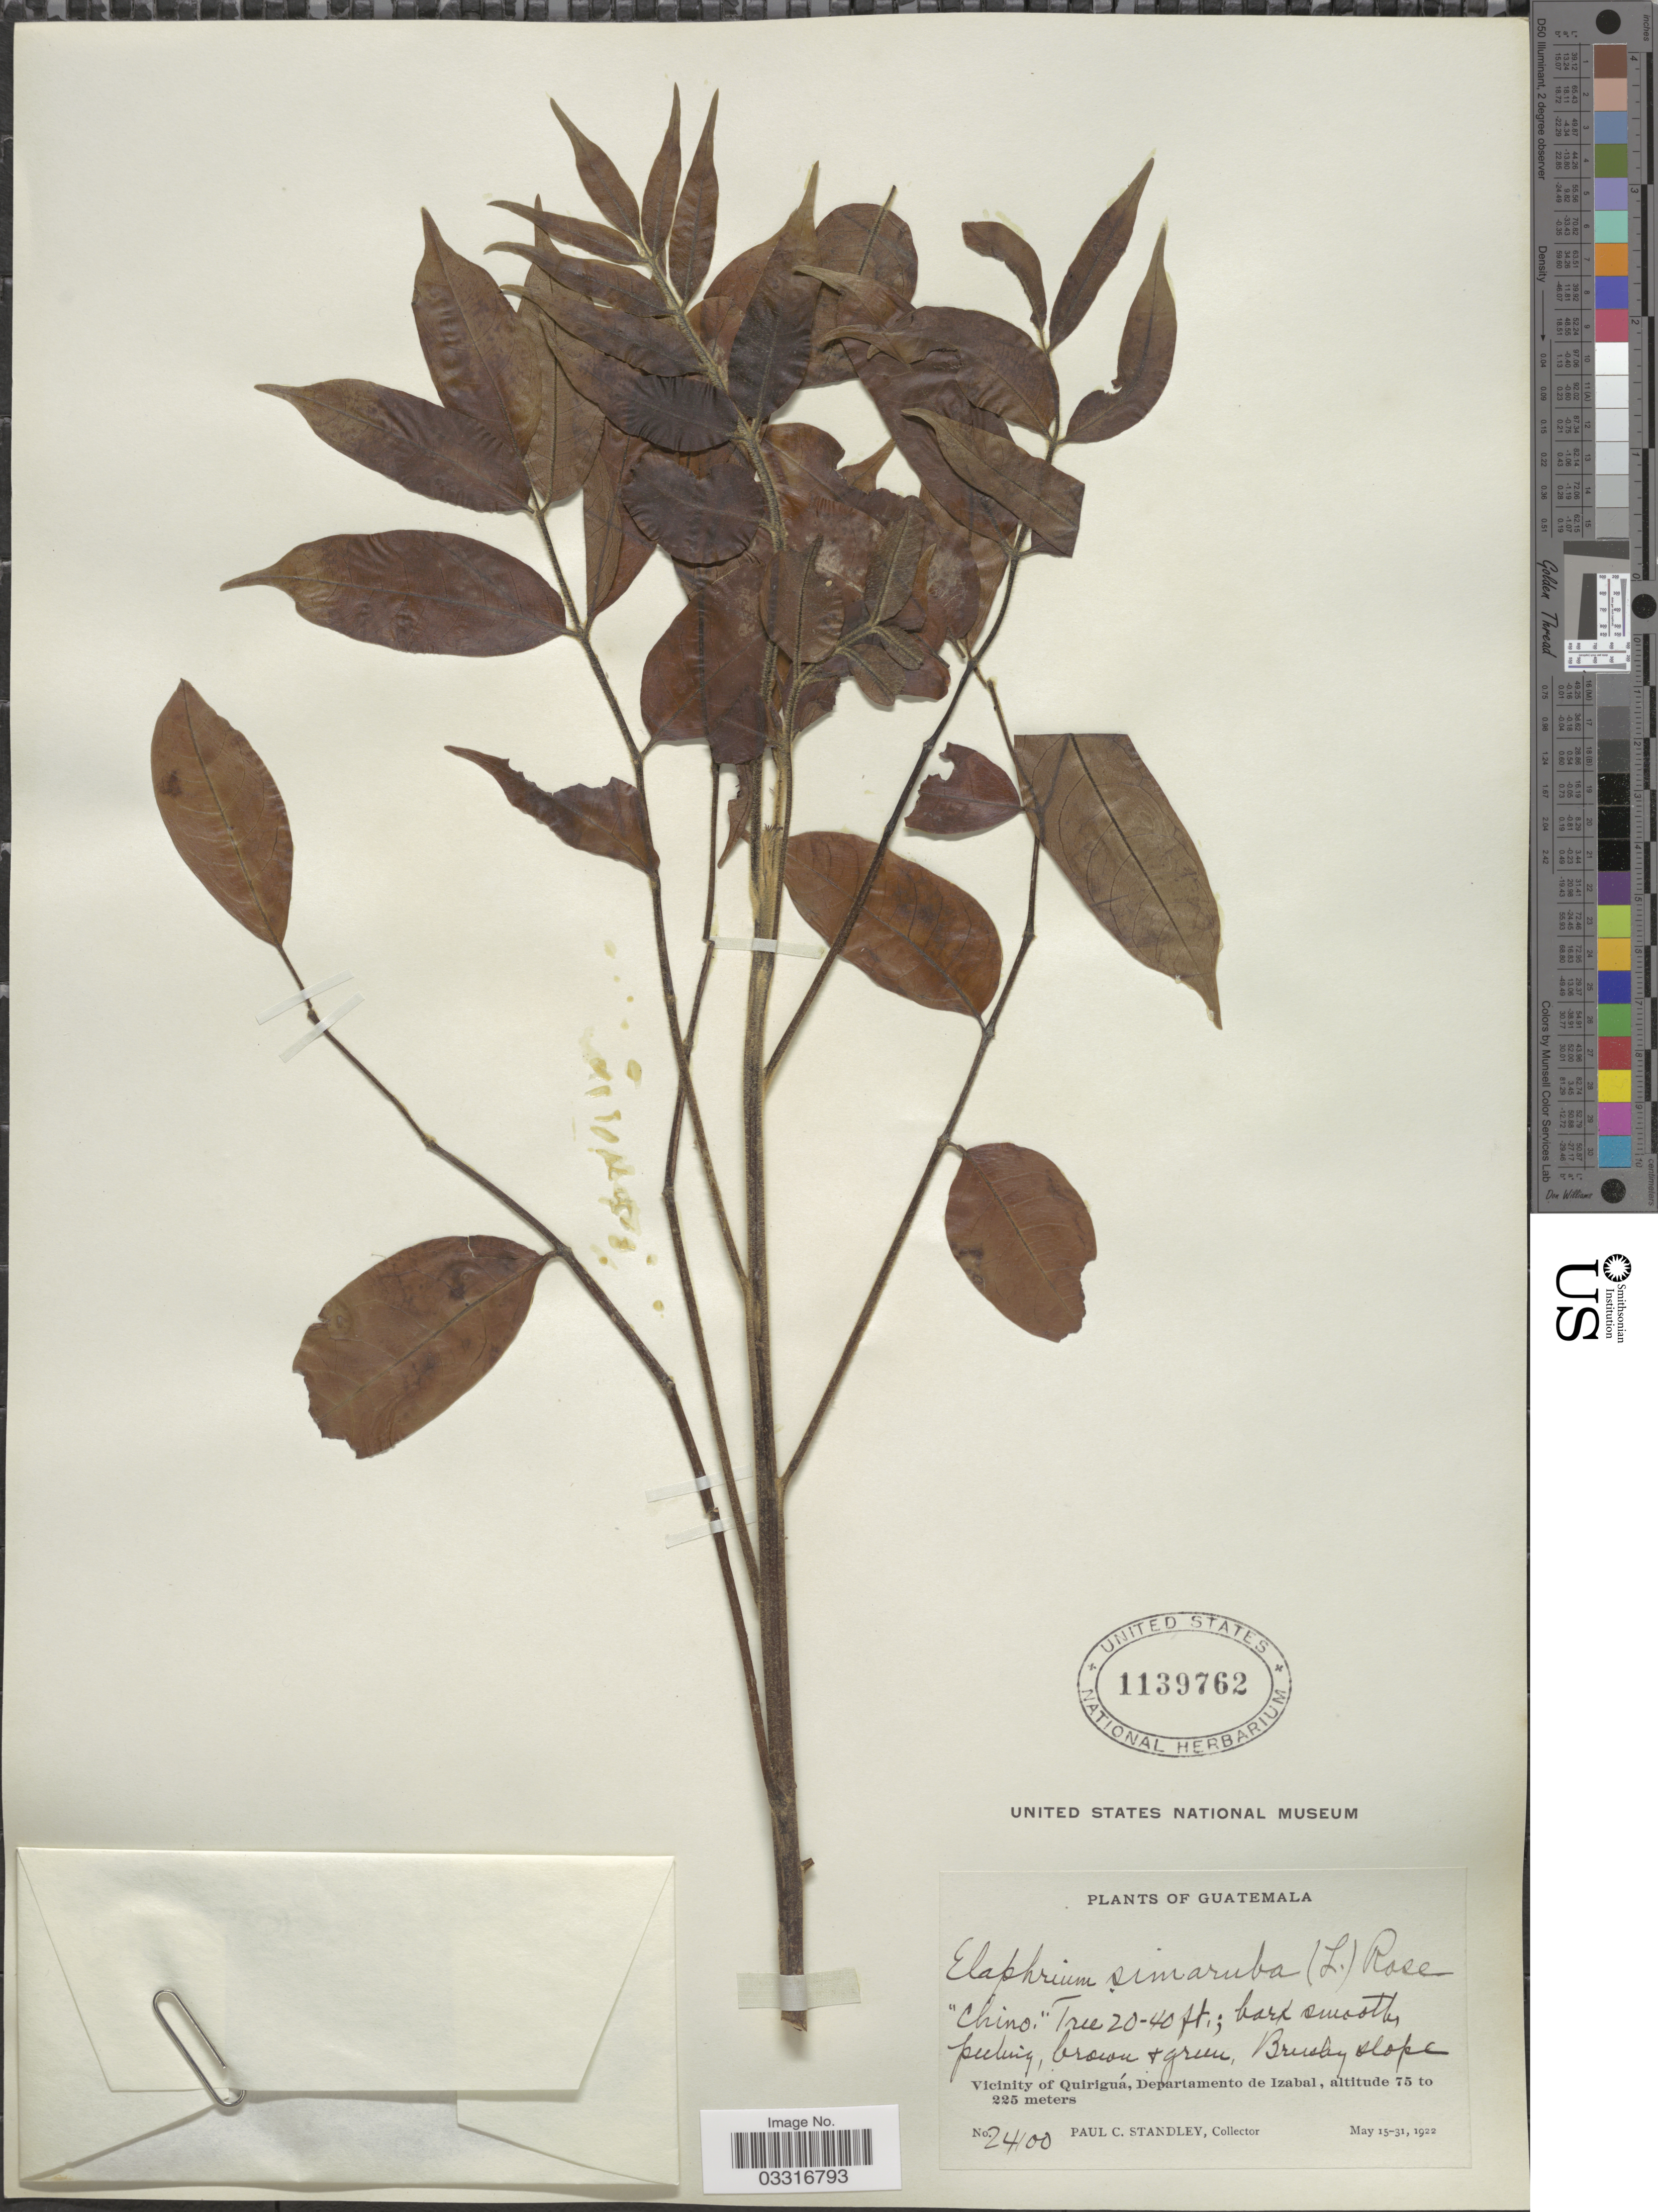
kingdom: Plantae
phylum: Tracheophyta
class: Magnoliopsida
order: Sapindales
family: Burseraceae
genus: Bursera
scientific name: Bursera simaruba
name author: (L.) Sarg.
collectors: P. C. Standley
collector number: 24100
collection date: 1922-05-15/1922-05-31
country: Guatemala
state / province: Izabal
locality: Vicinity of Quiriguá, Departamento de Izabal.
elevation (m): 75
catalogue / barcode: US 1139762